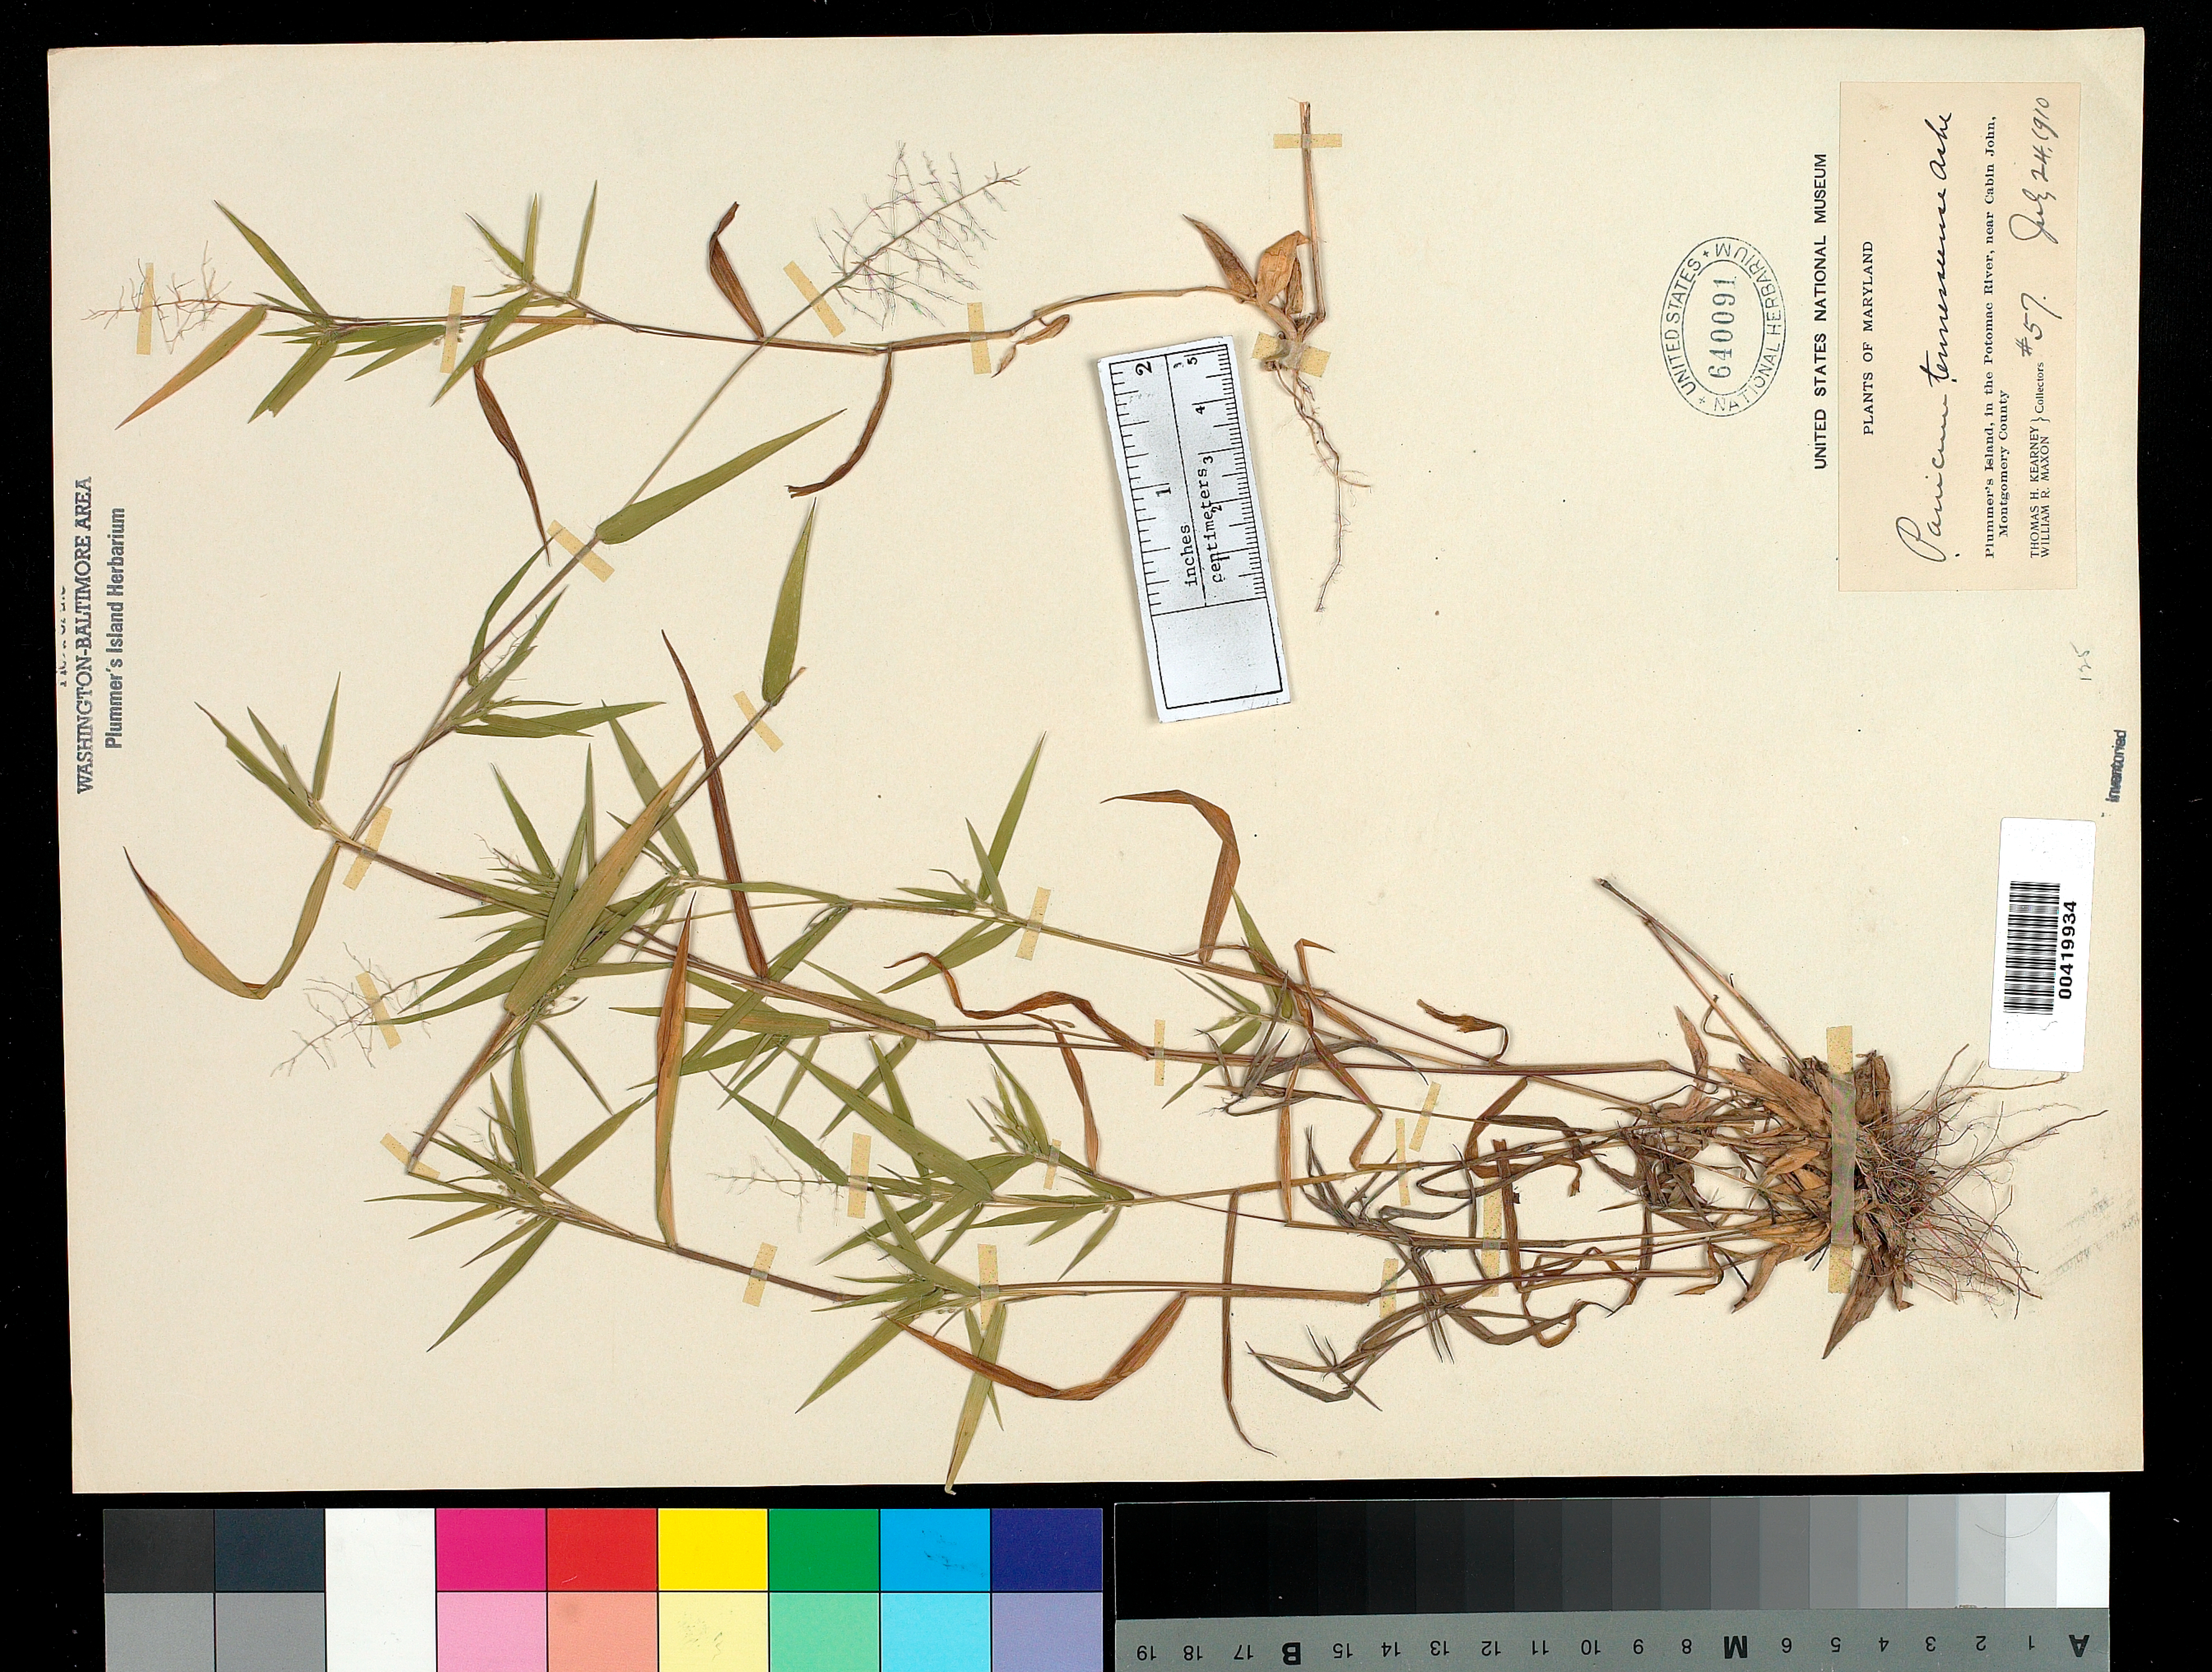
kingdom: Plantae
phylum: Tracheophyta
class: Liliopsida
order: Poales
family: Poaceae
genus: Dichanthelium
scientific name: Dichanthelium acuminatum var. fasciculatum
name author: (Torr.) Freckmann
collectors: T. H. Kearney & W. R. Maxon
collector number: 57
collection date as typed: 24 Jul 1910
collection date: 1910-07-24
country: United States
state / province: Maryland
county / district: Montgomery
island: Plummers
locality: Plummer's Island C. & O. Canal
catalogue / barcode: US 640091